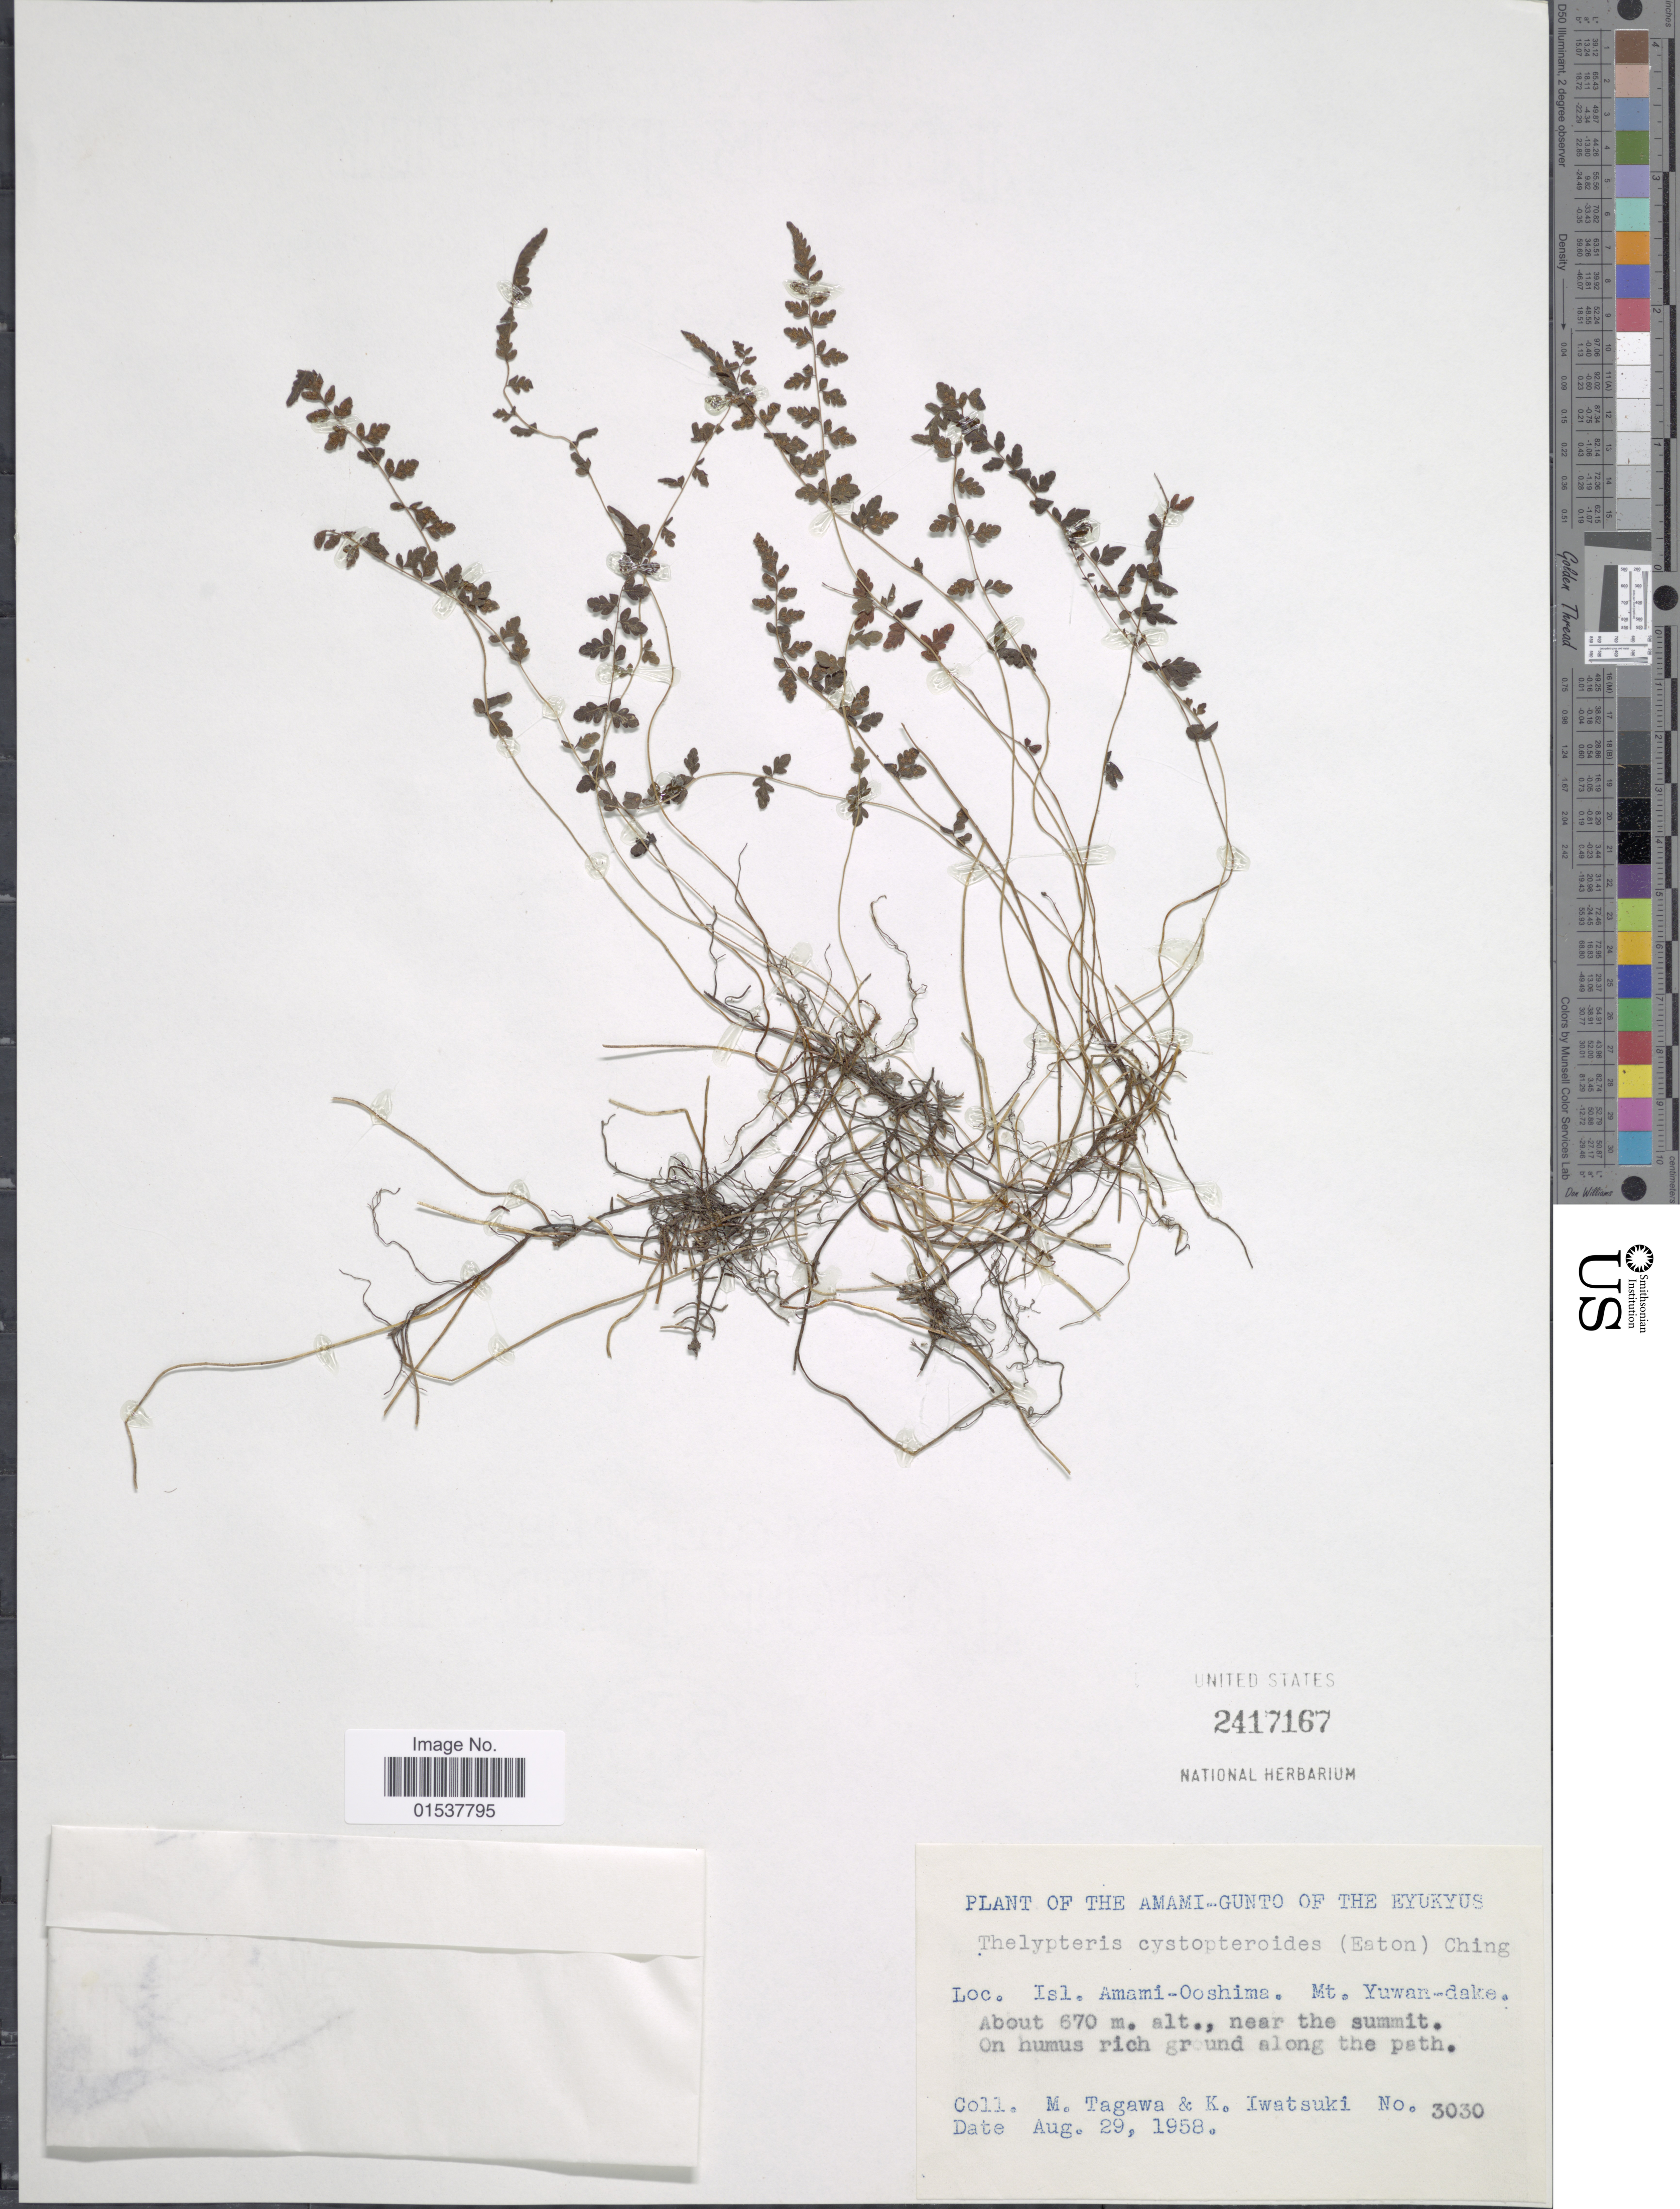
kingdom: Plantae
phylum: Tracheophyta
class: Polypodiopsida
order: Polypodiales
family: Thelypteridaceae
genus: Parathelypteris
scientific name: Parathelypteris cystoperoides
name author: (D.C. Eaton) Ching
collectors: M. Kitagawa & K. Iwatsuki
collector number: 3030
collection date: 1958-08-29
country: Japan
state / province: Okinawa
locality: Amami-Gunto of the Ryukyus, Isl. Amami-Ooshima, mt. Yuwan-dake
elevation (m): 670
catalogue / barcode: US 2417167